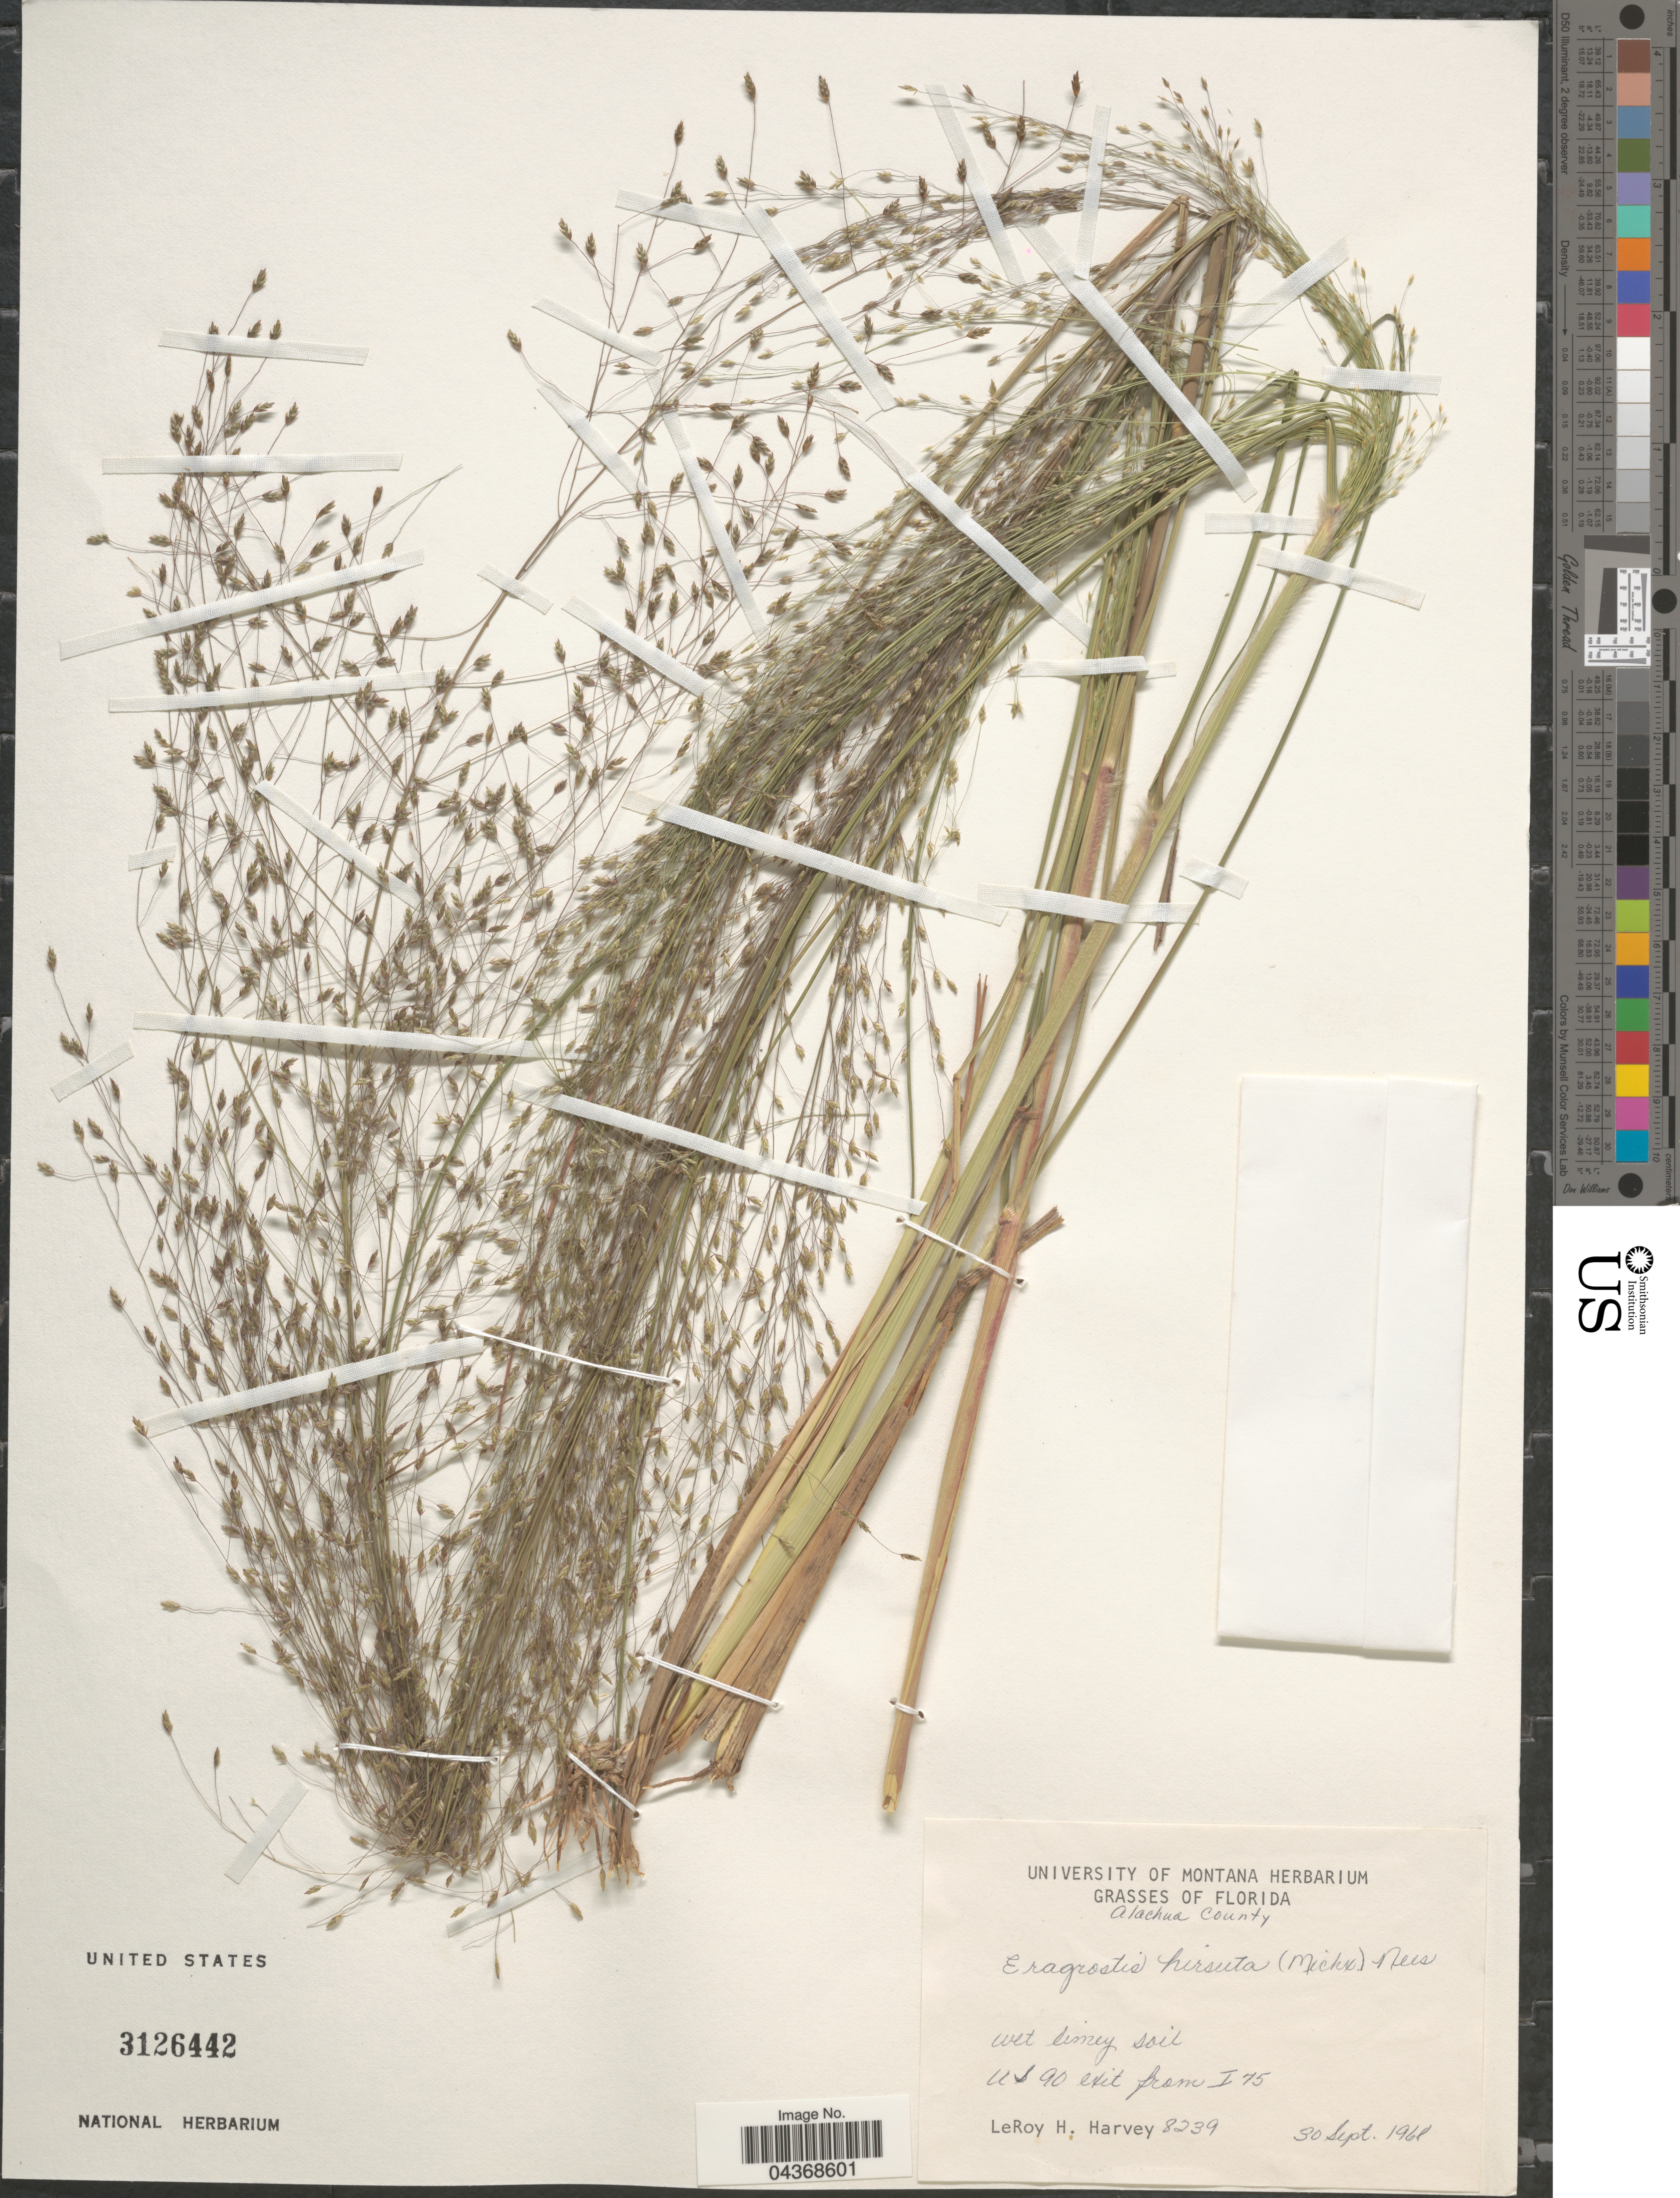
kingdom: Plantae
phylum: Tracheophyta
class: Liliopsida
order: Poales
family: Poaceae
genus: Eragrostis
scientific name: Eragrostis hirsuta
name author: (Michx.) Nees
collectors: L. H. Harvey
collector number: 8239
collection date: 1968-09-30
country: United States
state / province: Florida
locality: Alachua County. US 90 exit from I 75.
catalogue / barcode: US 3126442